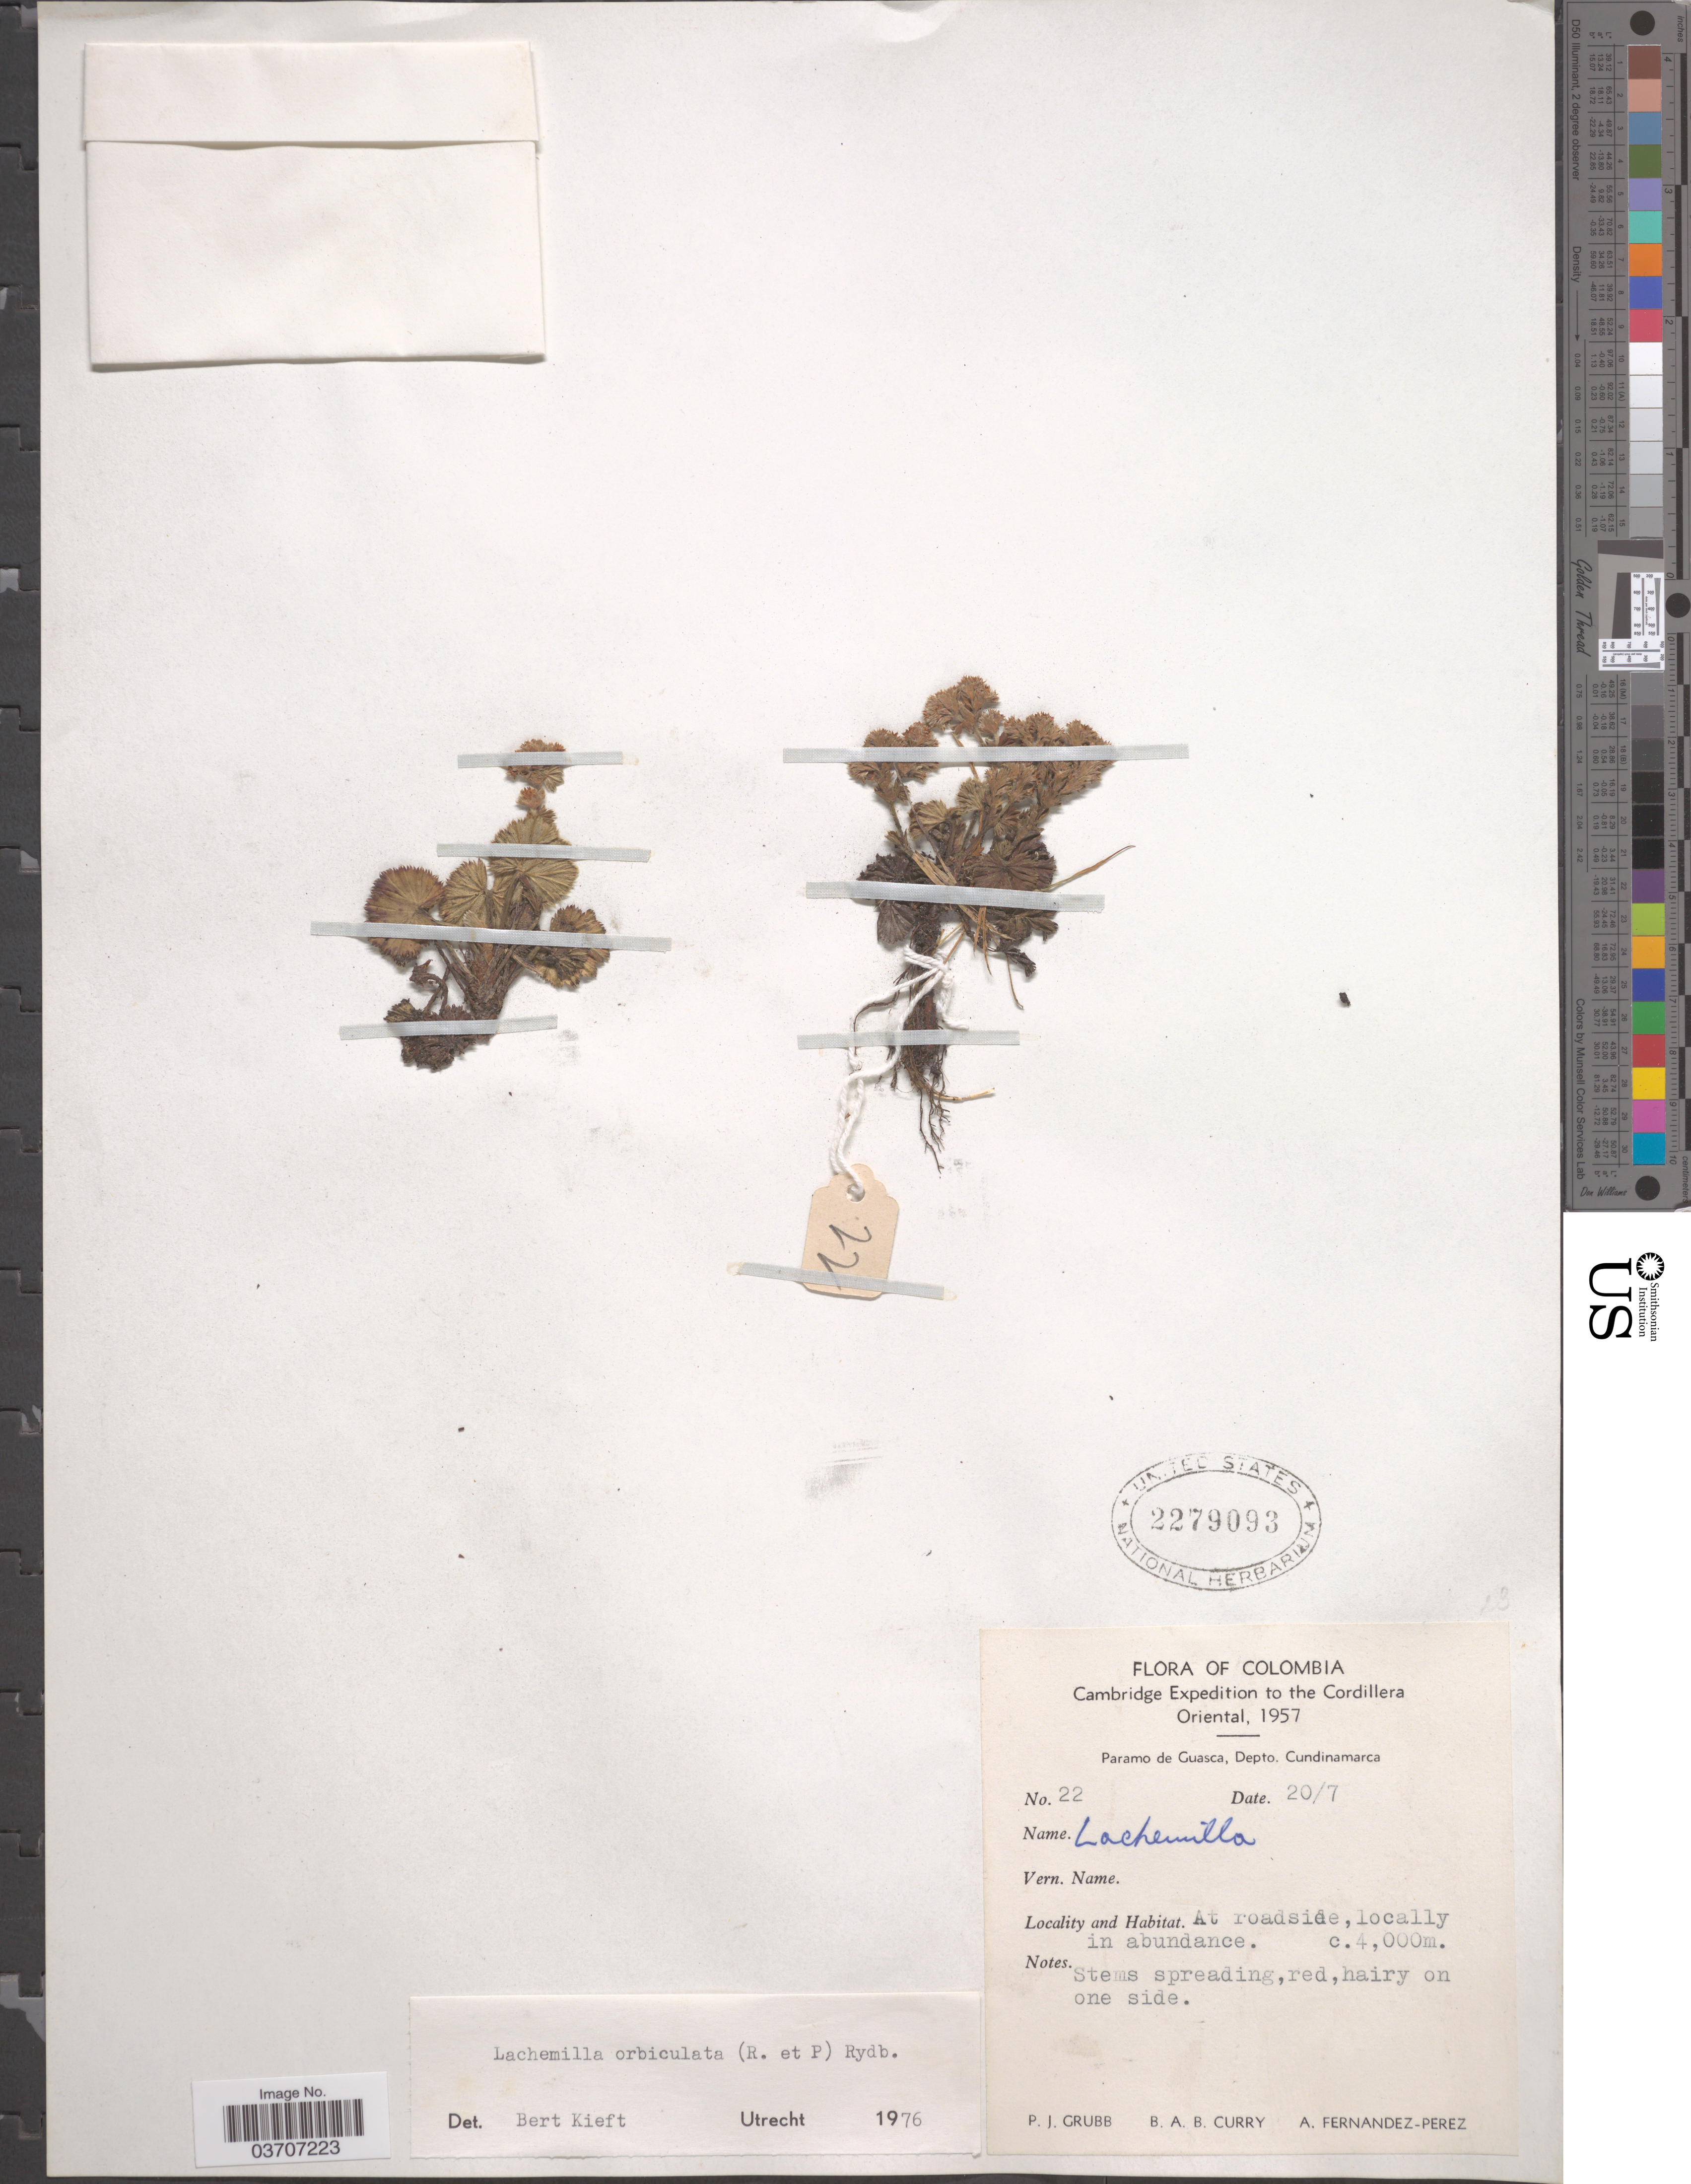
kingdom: Plantae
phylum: Tracheophyta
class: Magnoliopsida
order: Rosales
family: Rosaceae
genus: Lachemilla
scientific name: Lachemilla orbiculata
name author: (Ruiz & Pav.) Rydb.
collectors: P. J. Grubb, B. A. B. Curry & A. Fernández-Pérez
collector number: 22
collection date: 1957-07-20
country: Colombia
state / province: Cundinamarca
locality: Cordillera Oriental. Paramo de Guasca, Depto. Cundinamarca.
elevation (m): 4000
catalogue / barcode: US 2279093